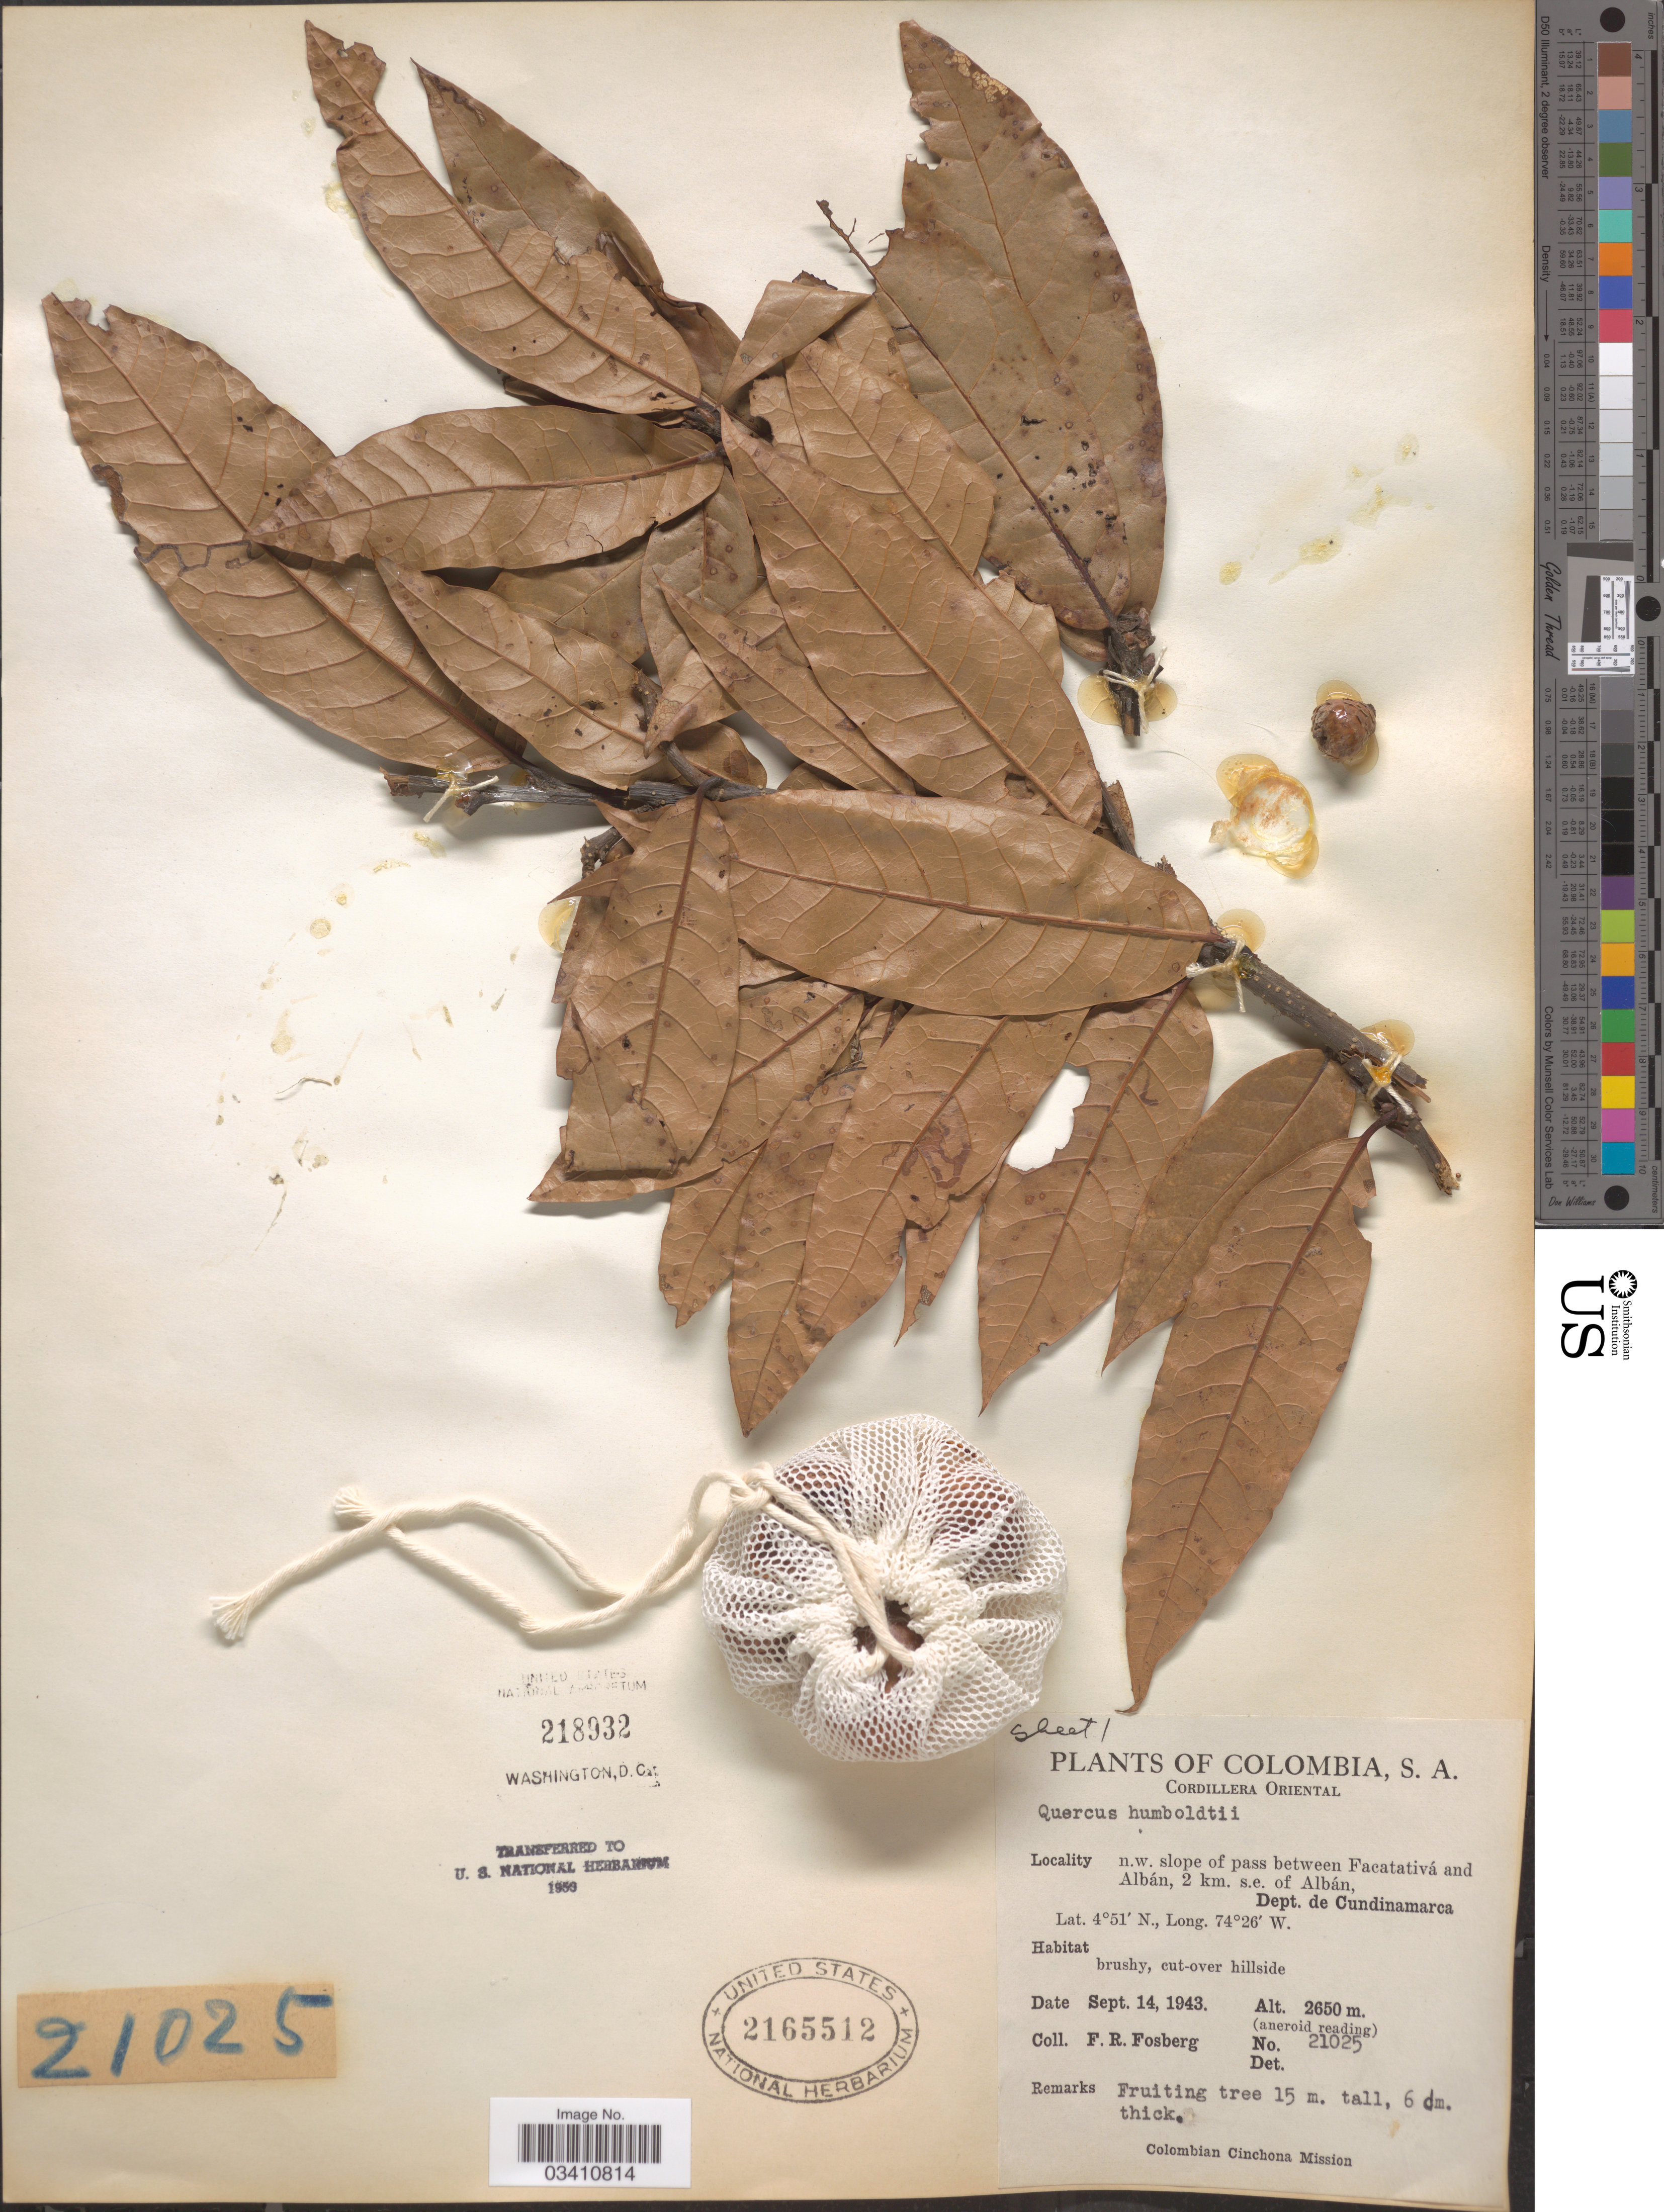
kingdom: Plantae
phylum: Tracheophyta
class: Magnoliopsida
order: Fagales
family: Fagaceae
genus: Quercus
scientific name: Quercus humboldtii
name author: Bonpl.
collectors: F. R. Fosberg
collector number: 21025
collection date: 1943-09-14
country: Colombia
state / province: Cundinamarca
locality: Cordillera Oriental. N.w. slope of pass between Facatativá and Albán, 2 km. s.e. of Albán. Dept. de Cundinamarca.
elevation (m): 2650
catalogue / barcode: US 2165512